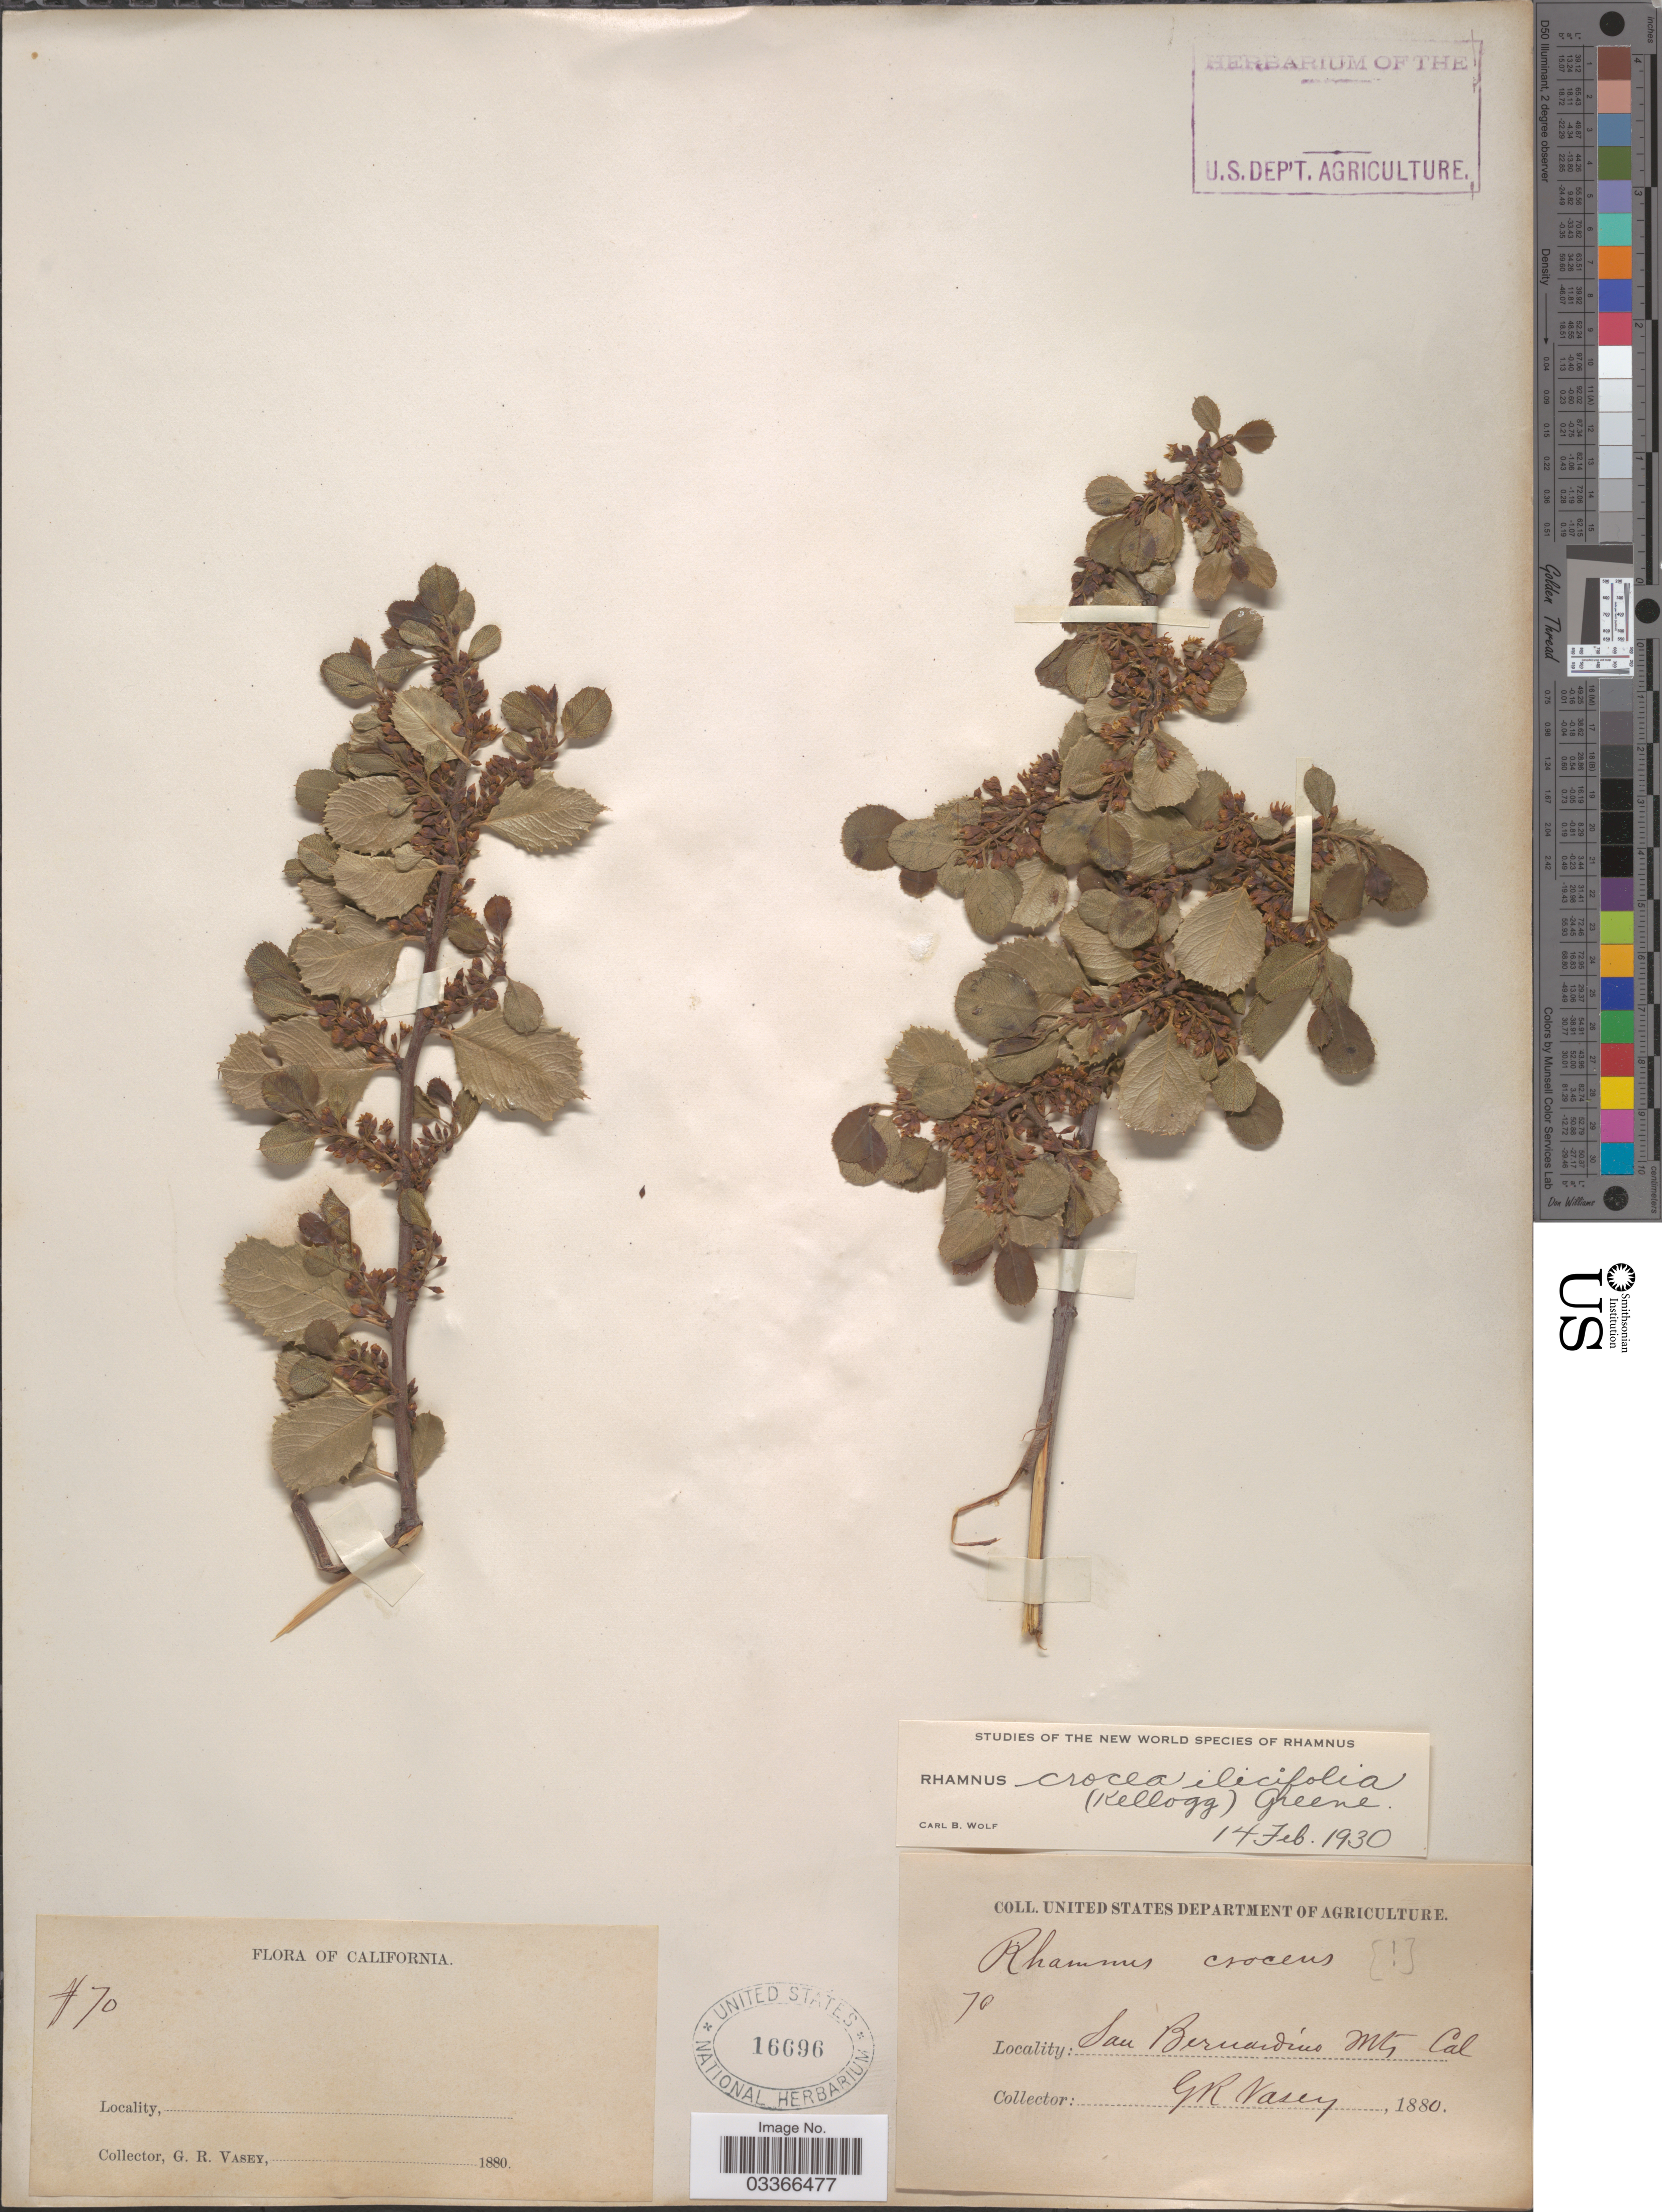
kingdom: Plantae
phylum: Tracheophyta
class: Magnoliopsida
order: Rosales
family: Rhamnaceae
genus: Rhamnus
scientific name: Rhamnus crocea var. ilicifolia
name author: (Kellogg) Greene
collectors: G. R. Vasey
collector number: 70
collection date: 1880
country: United States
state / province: California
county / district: San Bernardino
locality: San Bernardino Mts.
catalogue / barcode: US 16696